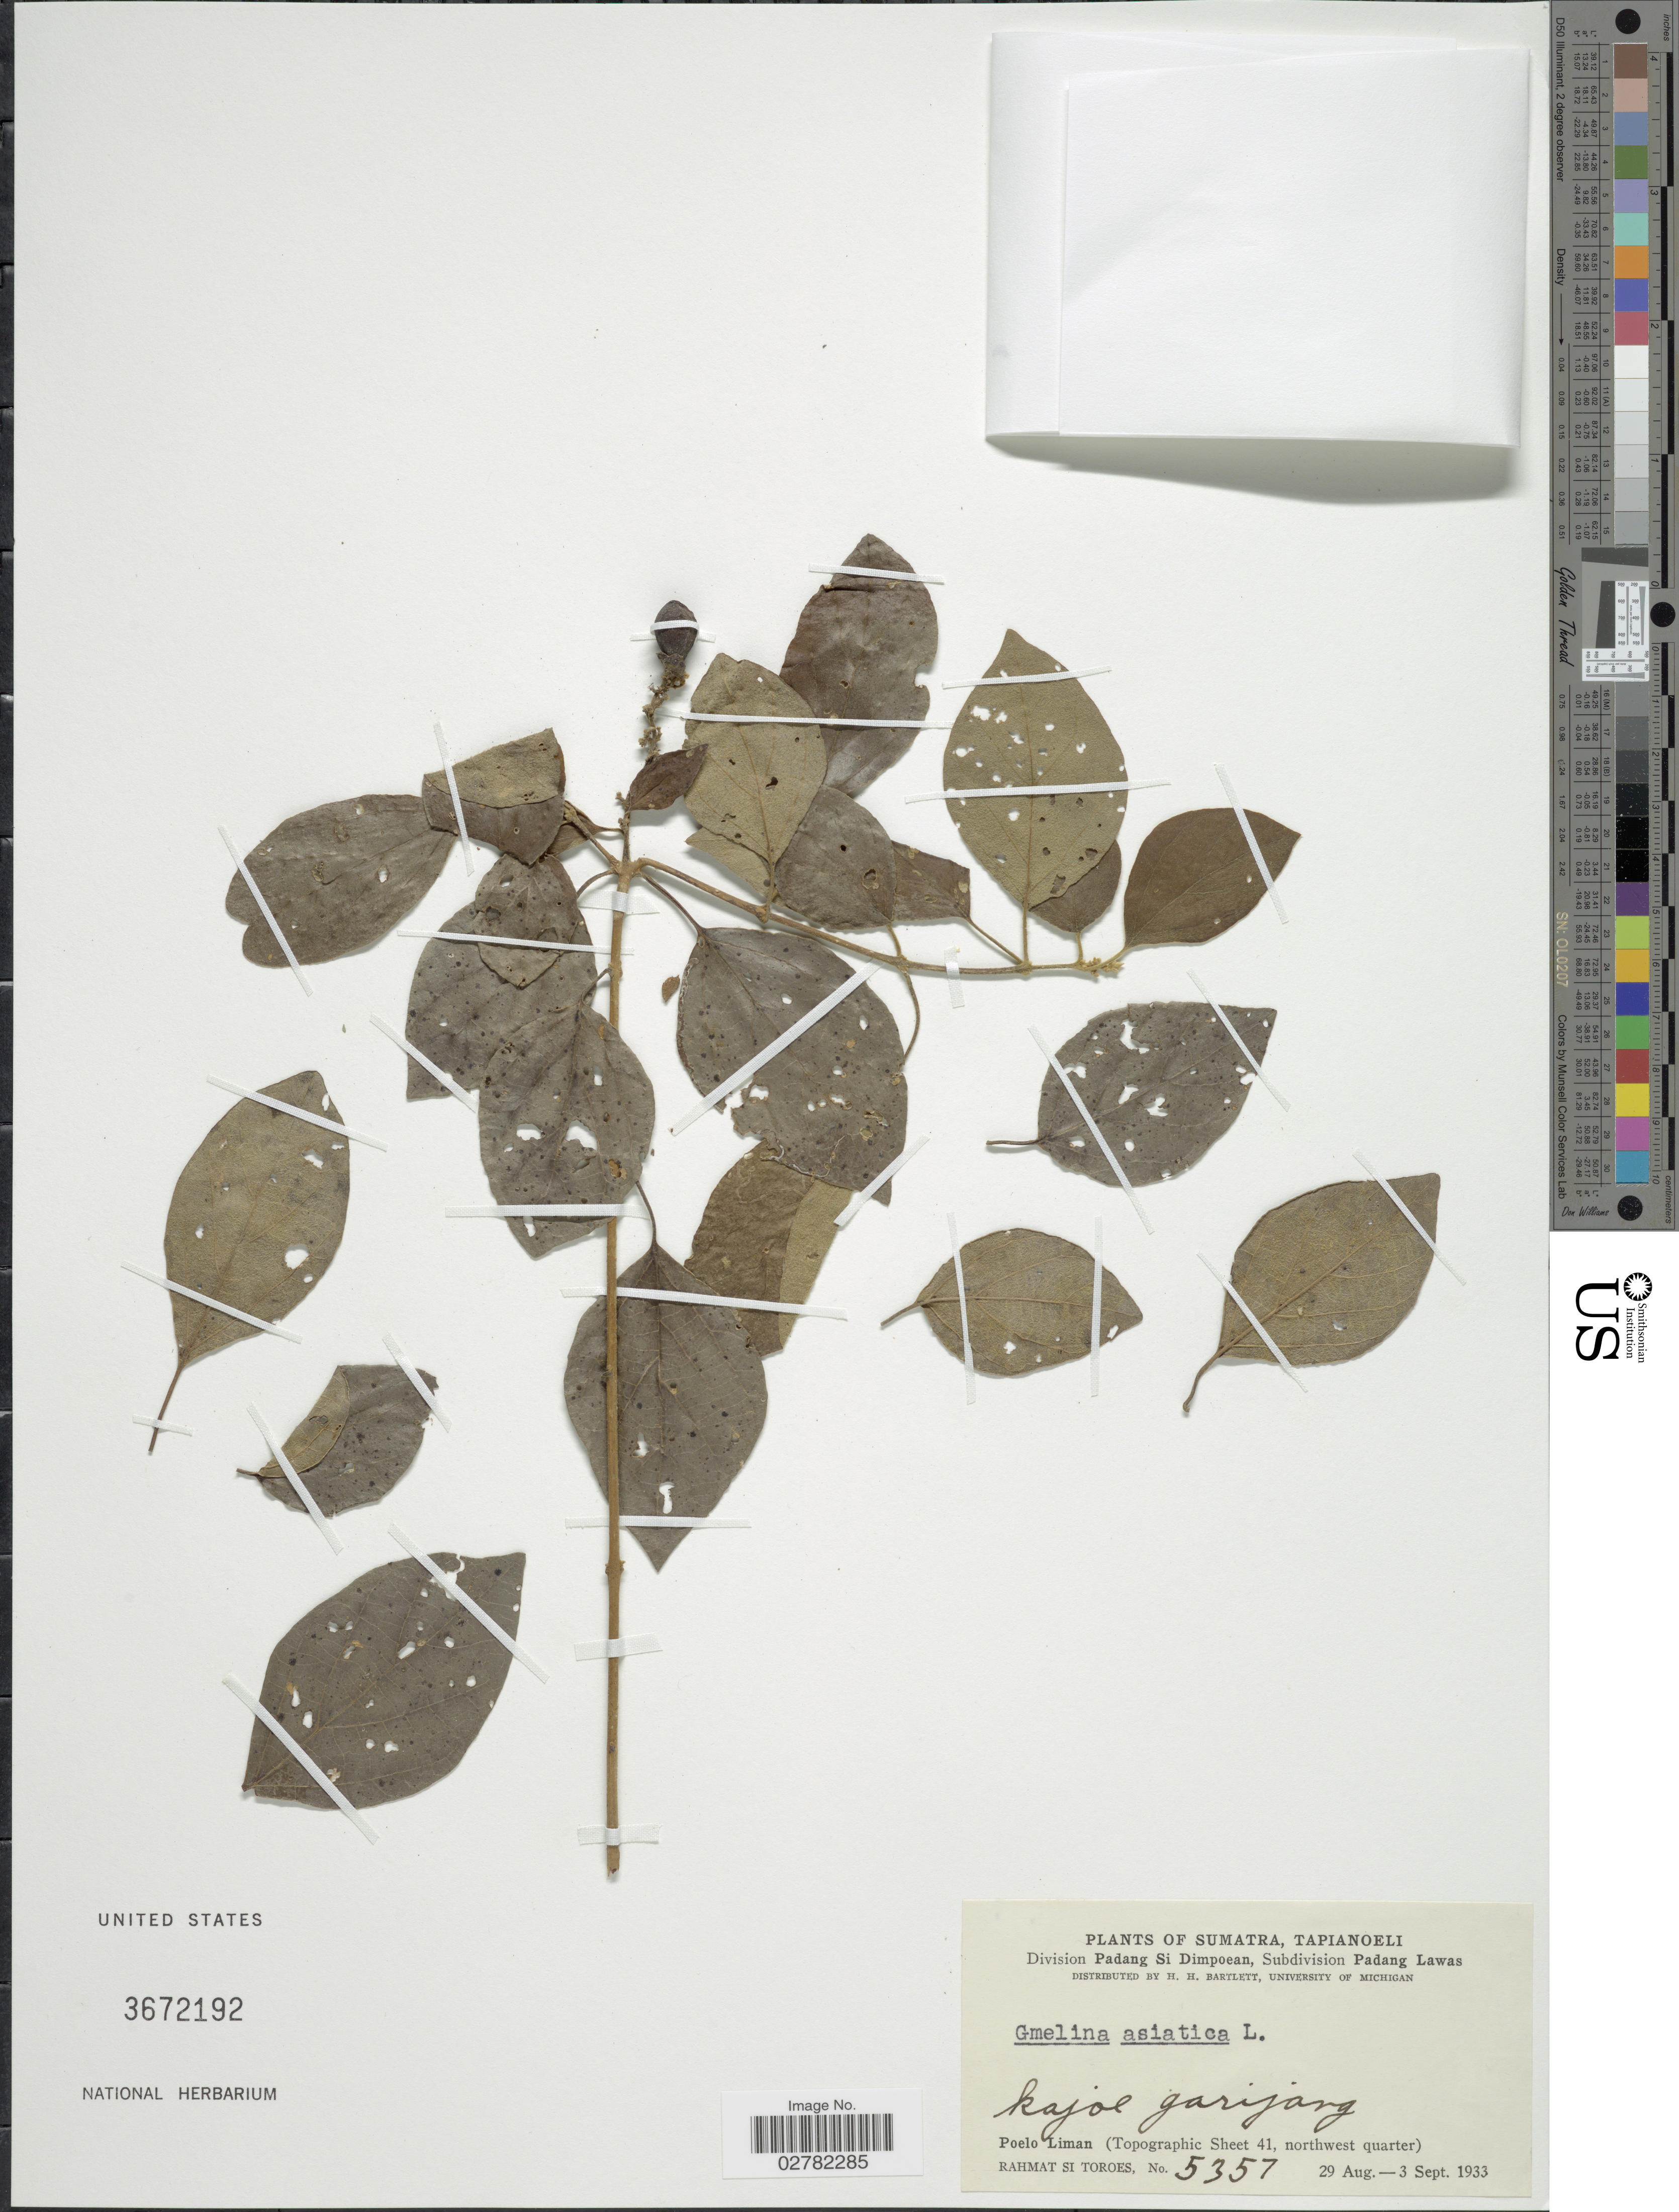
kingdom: Plantae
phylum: Tracheophyta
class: Magnoliopsida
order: Lamiales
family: Lamiaceae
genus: Gmelina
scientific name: Gmelina asiatica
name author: L.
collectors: Rahmat Si Boeea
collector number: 5357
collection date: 1933-08-29/1933-09-03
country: Indonesia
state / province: Sumatra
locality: Tapianoeli. Division Padang Si Dimpoean, Subdivision Padang Lawas. Poelo Liman (Topographic Sheet 41, northwest quarter).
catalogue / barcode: US 3672192